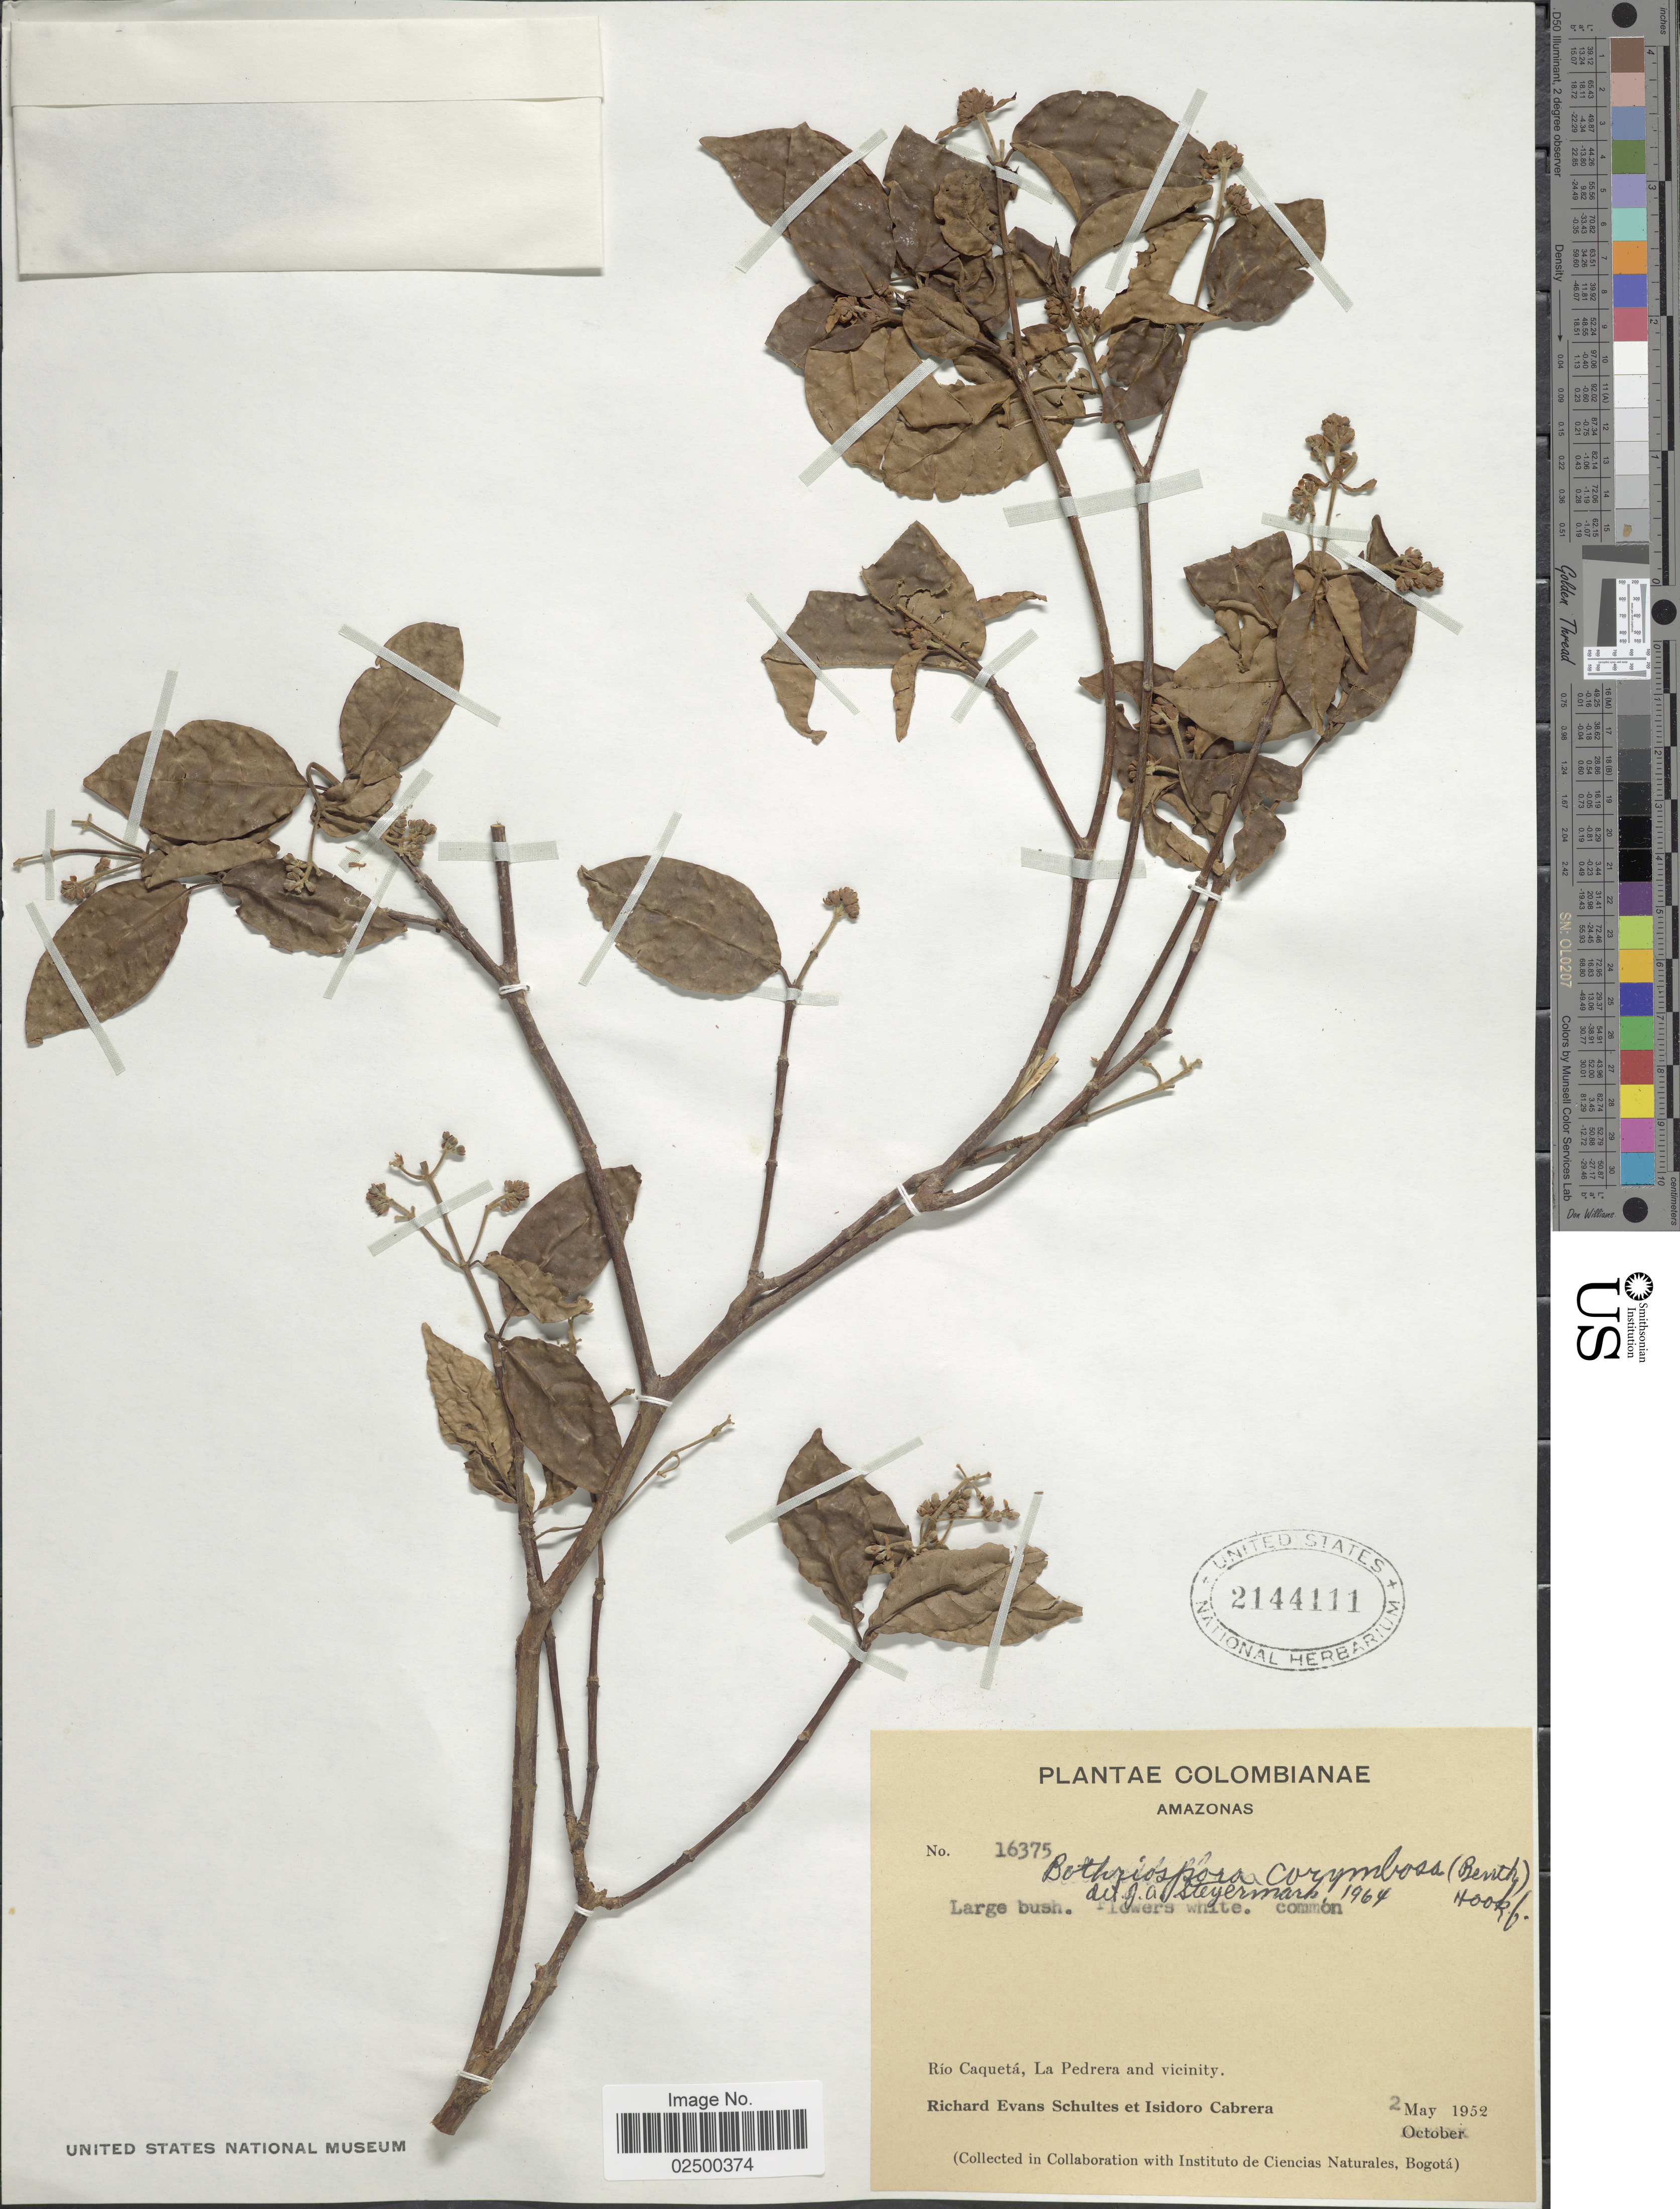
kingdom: Plantae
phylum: Tracheophyta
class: Magnoliopsida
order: Gentianales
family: Rubiaceae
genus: Bothriospora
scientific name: Bothriospora corymbosa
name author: (Benth.) Hook. f.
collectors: R. E. Schultes & I. Cabrera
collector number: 16375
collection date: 1952-05-02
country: Colombia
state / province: Amazônas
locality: Amazonas, Rio Caqueta, La Pedrera and vicinity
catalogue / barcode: US 2144111